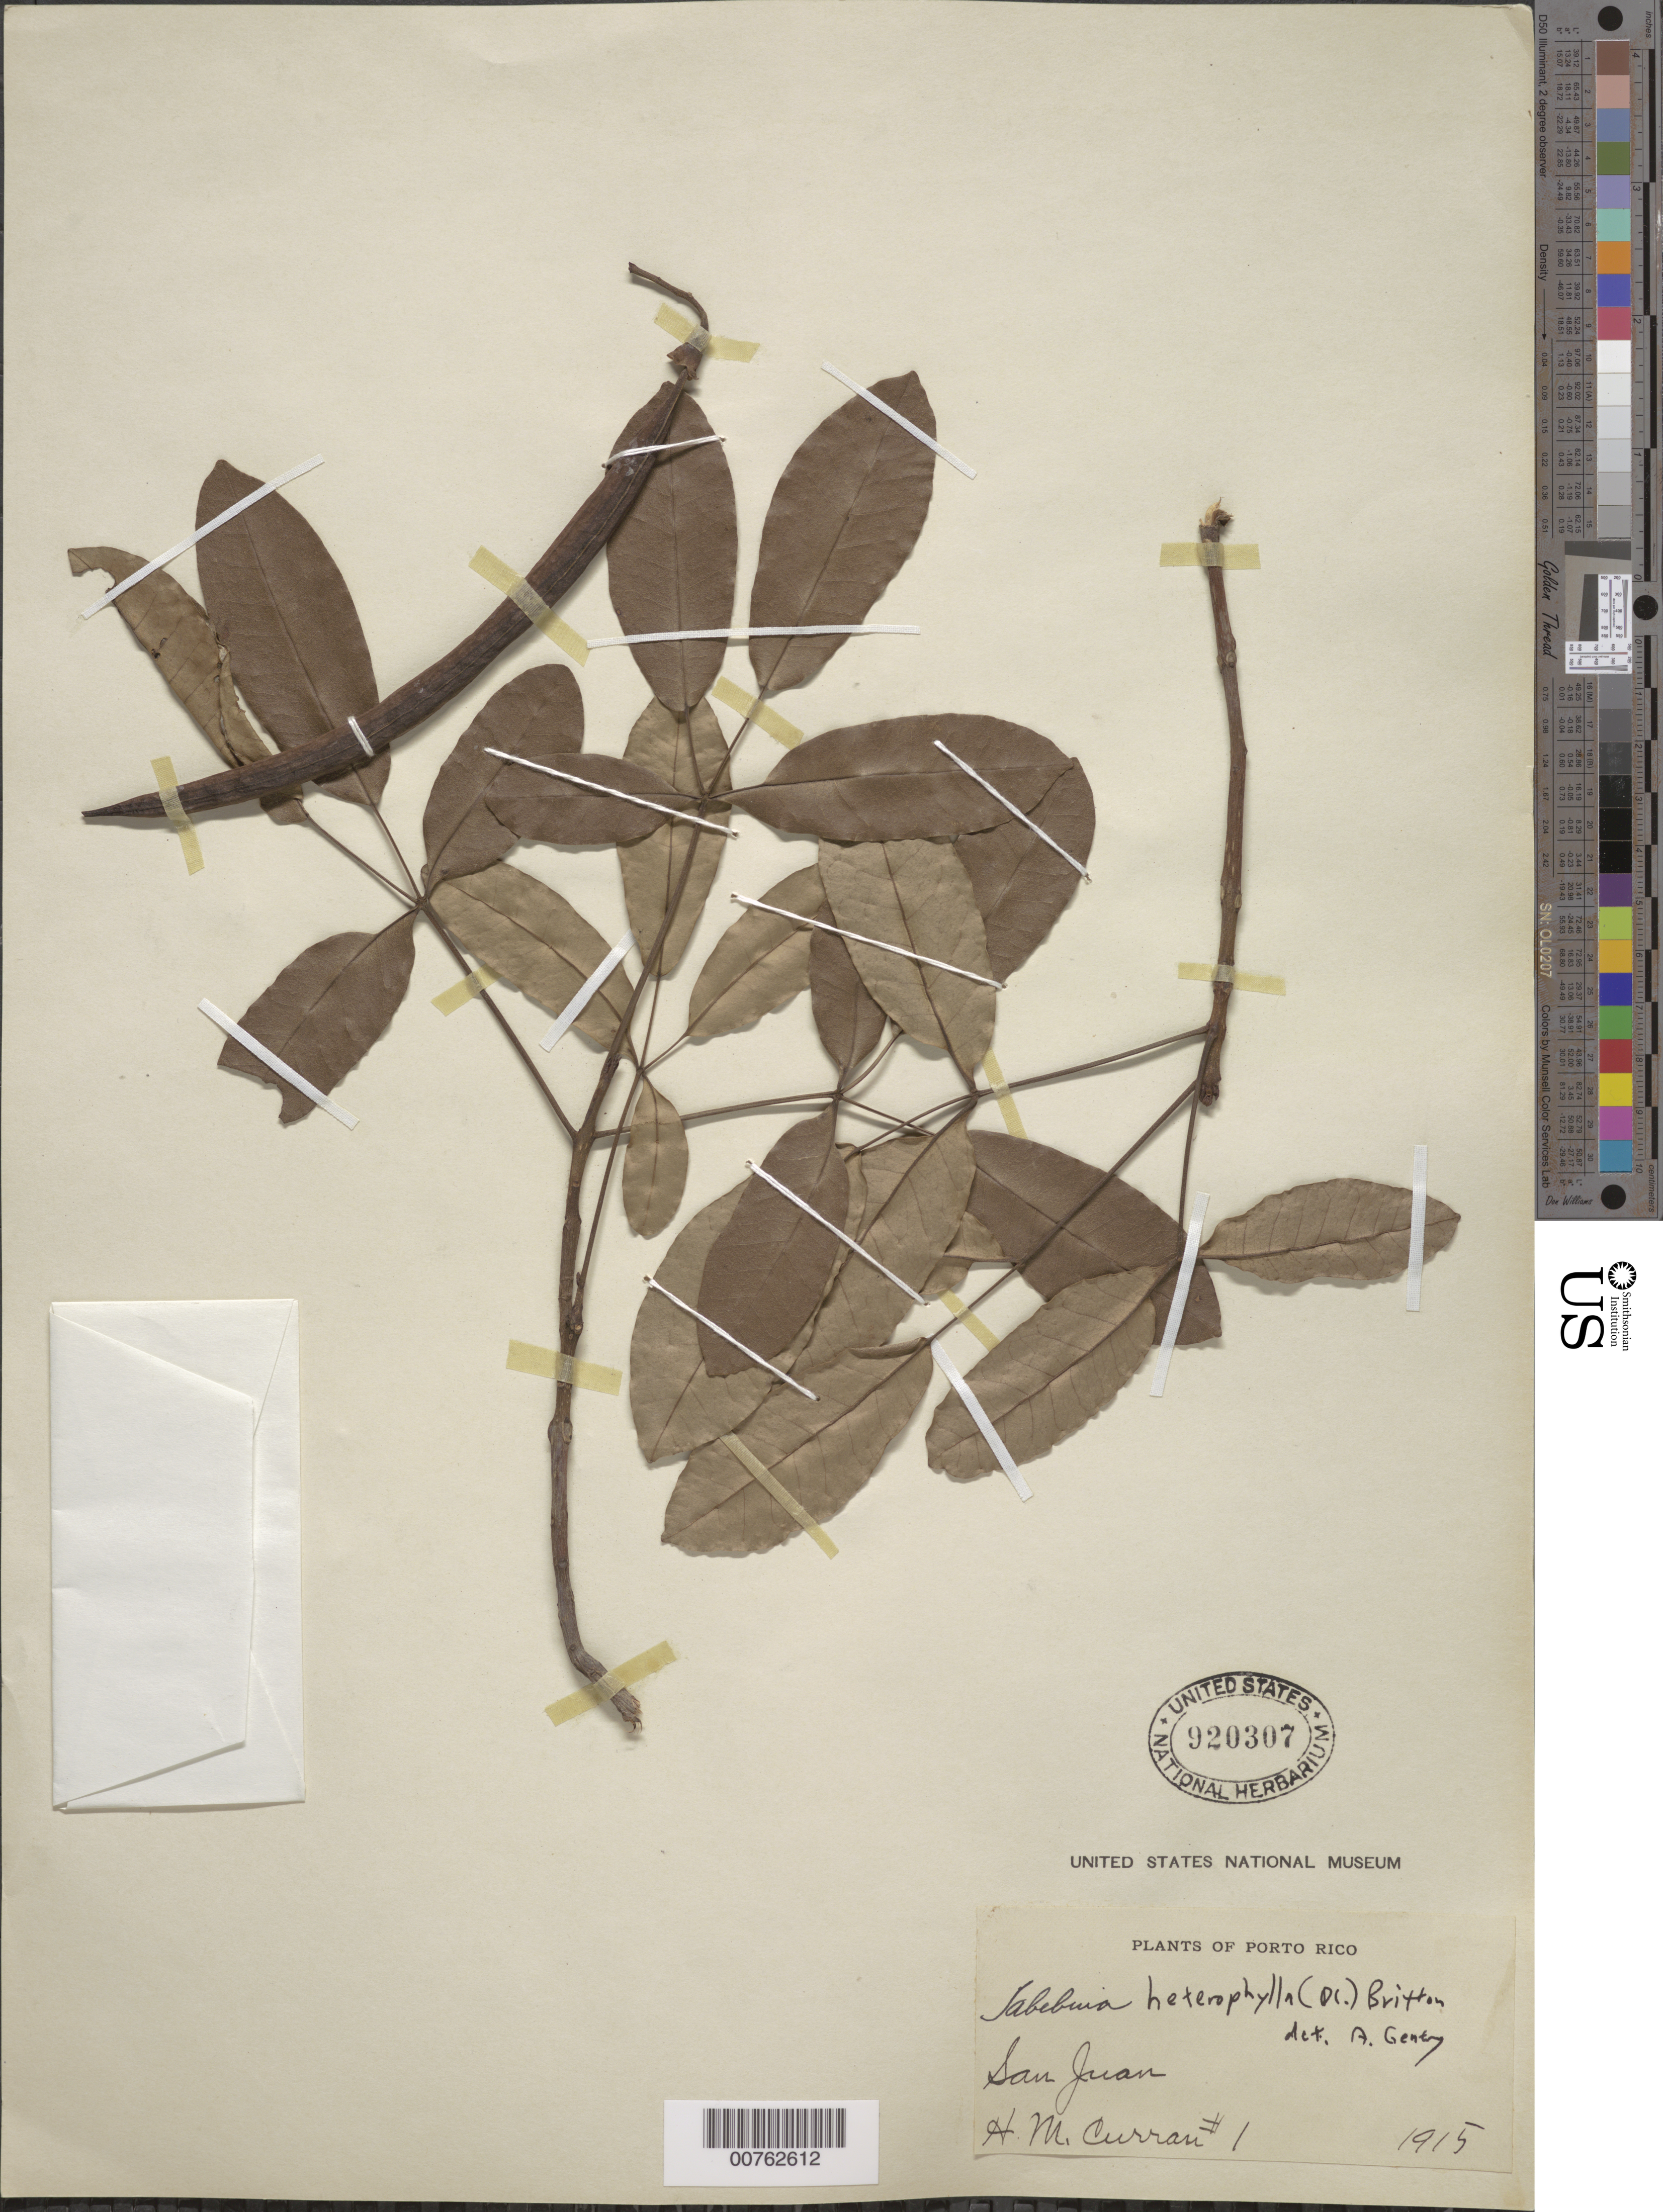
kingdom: Plantae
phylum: Tracheophyta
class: Magnoliopsida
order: Lamiales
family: Bignoniaceae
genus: Tabebuia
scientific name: Tabebuia heterophylla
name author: (DC.) Britton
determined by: Gentry, A. H.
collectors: H. M. Curran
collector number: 1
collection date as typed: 1915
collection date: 1915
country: Puerto Rico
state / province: San Juan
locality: San Juan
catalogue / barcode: US 920307